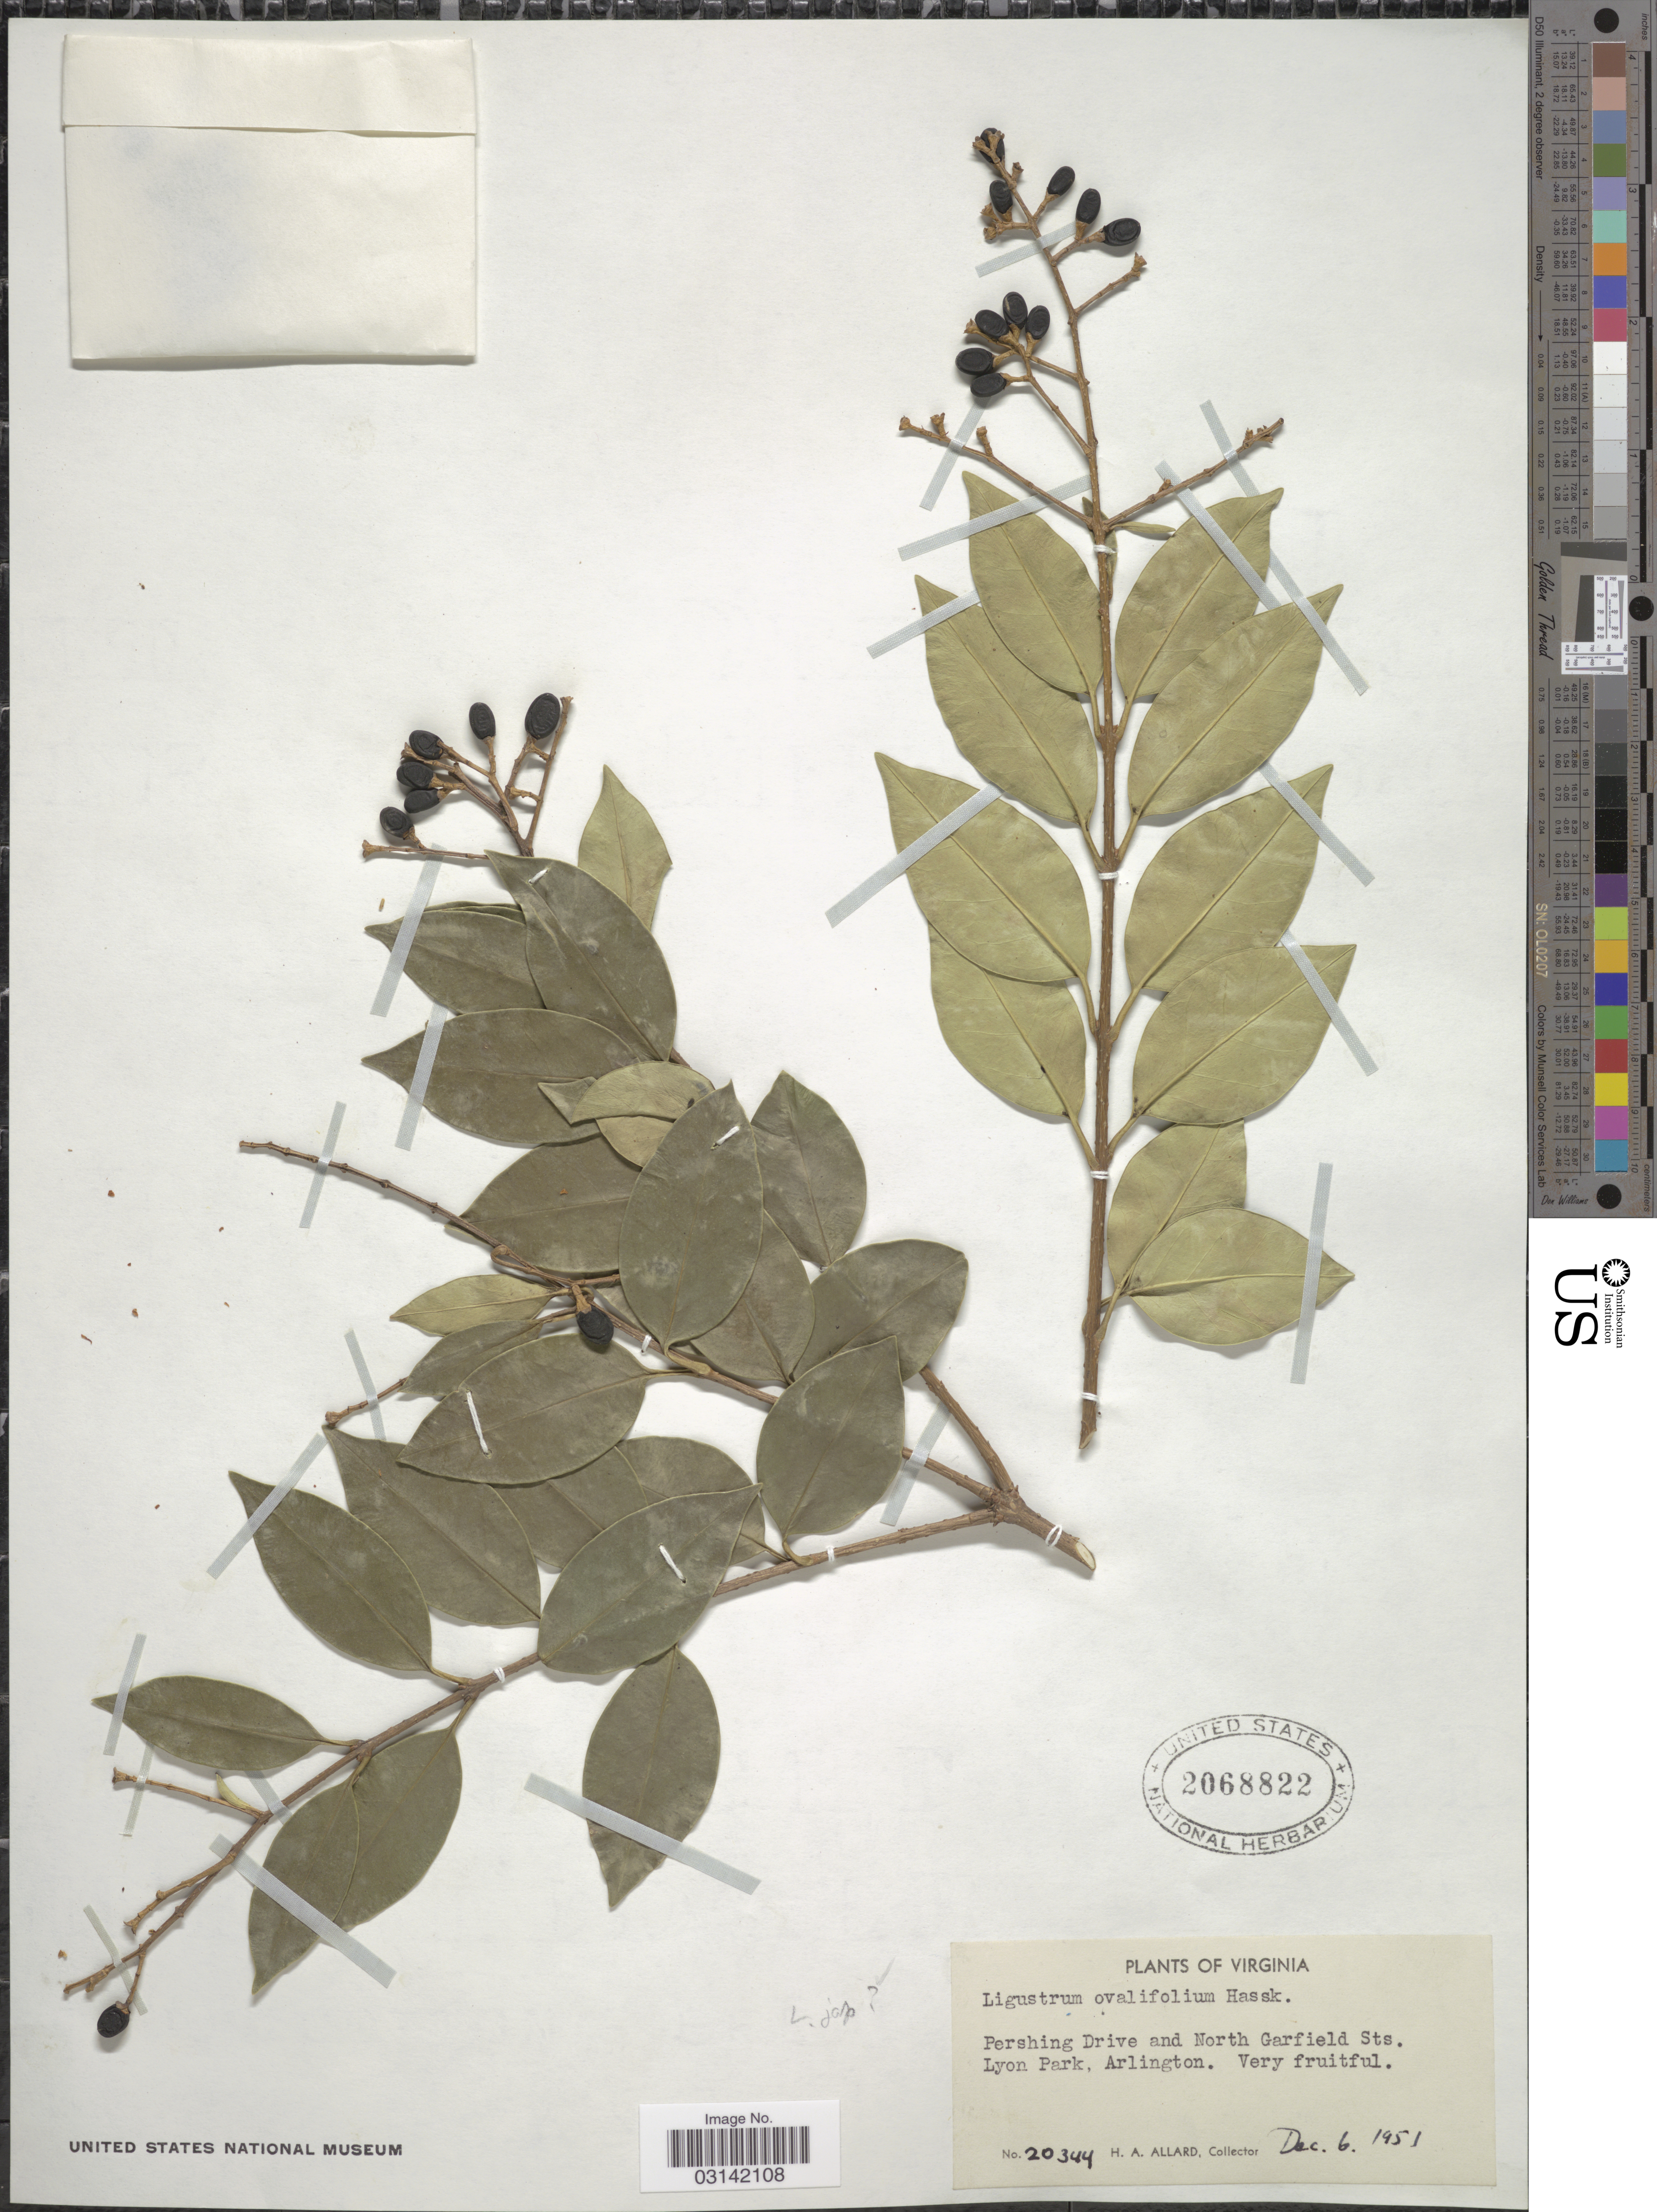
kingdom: Plantae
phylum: Tracheophyta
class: Magnoliopsida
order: Lamiales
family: Oleaceae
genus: Ligustrum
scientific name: Ligustrum japonicum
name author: Thunb.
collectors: H. A. Allard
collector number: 20344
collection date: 1951-12-06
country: United States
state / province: Virginia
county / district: Arlington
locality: Pershing Drive and North Garfield Sts., Lyon Park, Arlington.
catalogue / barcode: US 2068822